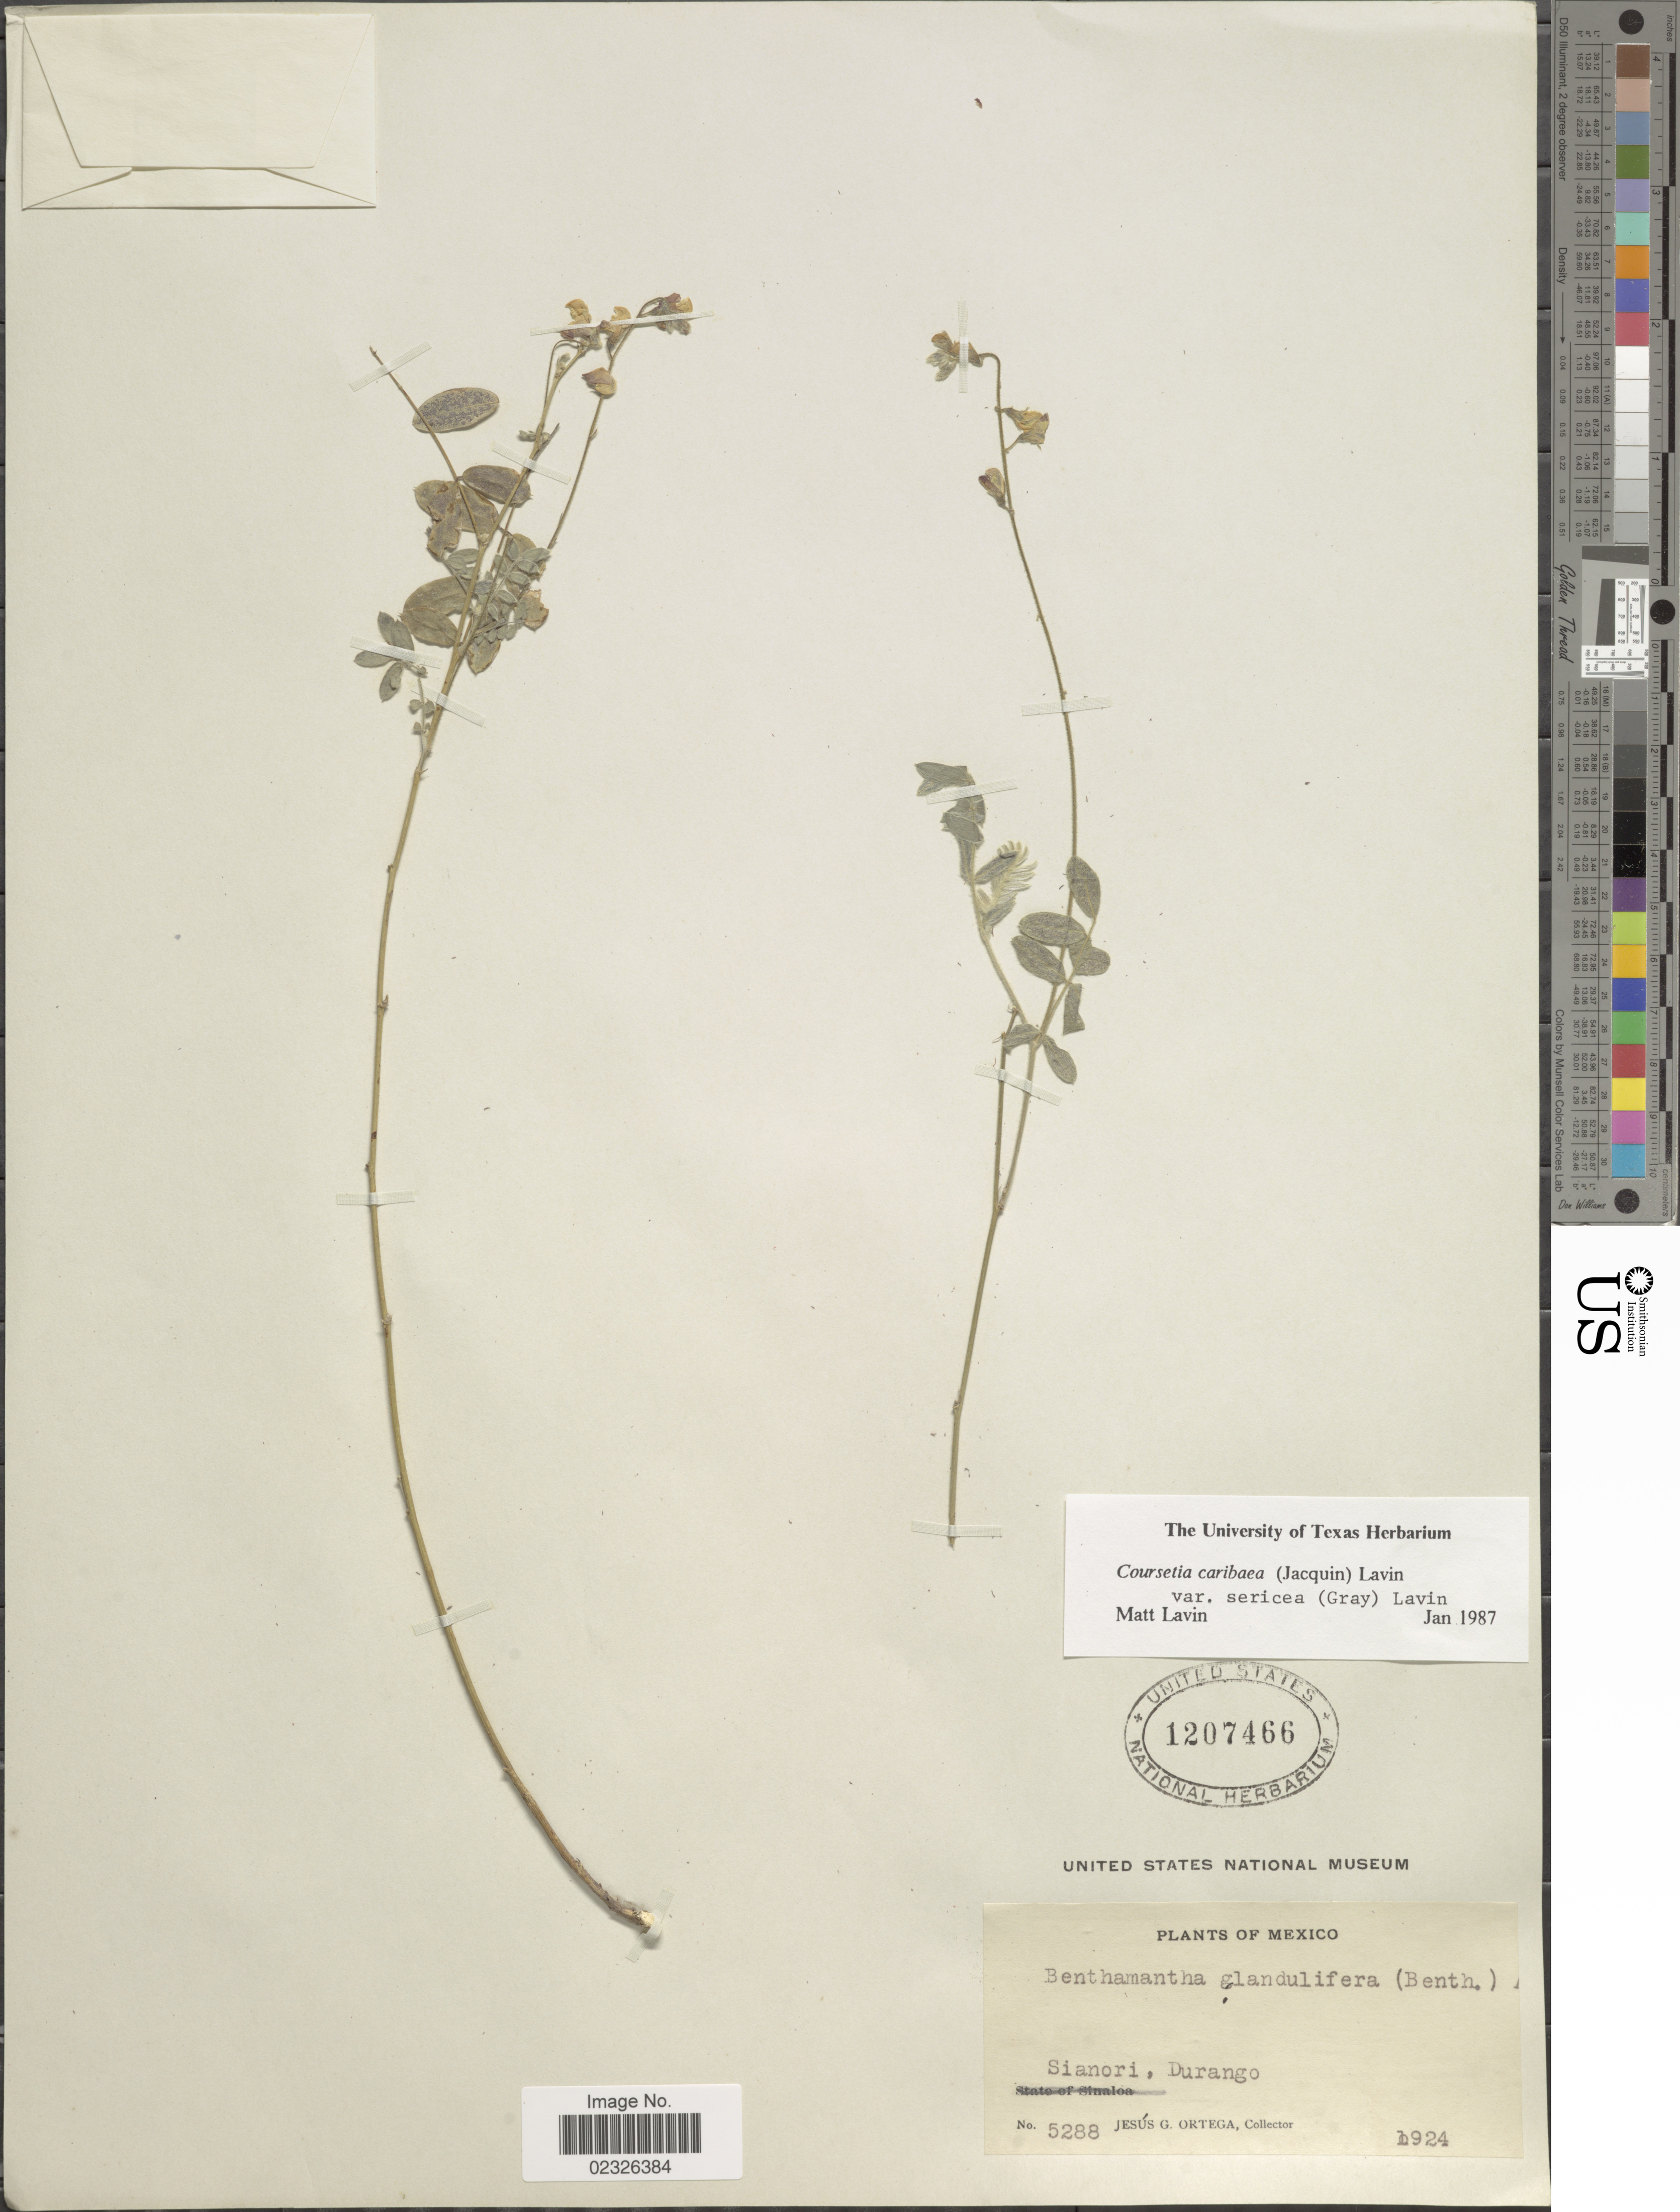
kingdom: Plantae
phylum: Tracheophyta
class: Magnoliopsida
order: Fabales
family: Fabaceae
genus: Coursetia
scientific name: Coursetia caribaea var. sericea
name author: (A. Gray) Lavin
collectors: J. Ortega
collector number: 5288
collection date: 1924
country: Mexico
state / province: Durango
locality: Sianori, Durango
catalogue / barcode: US 1207466